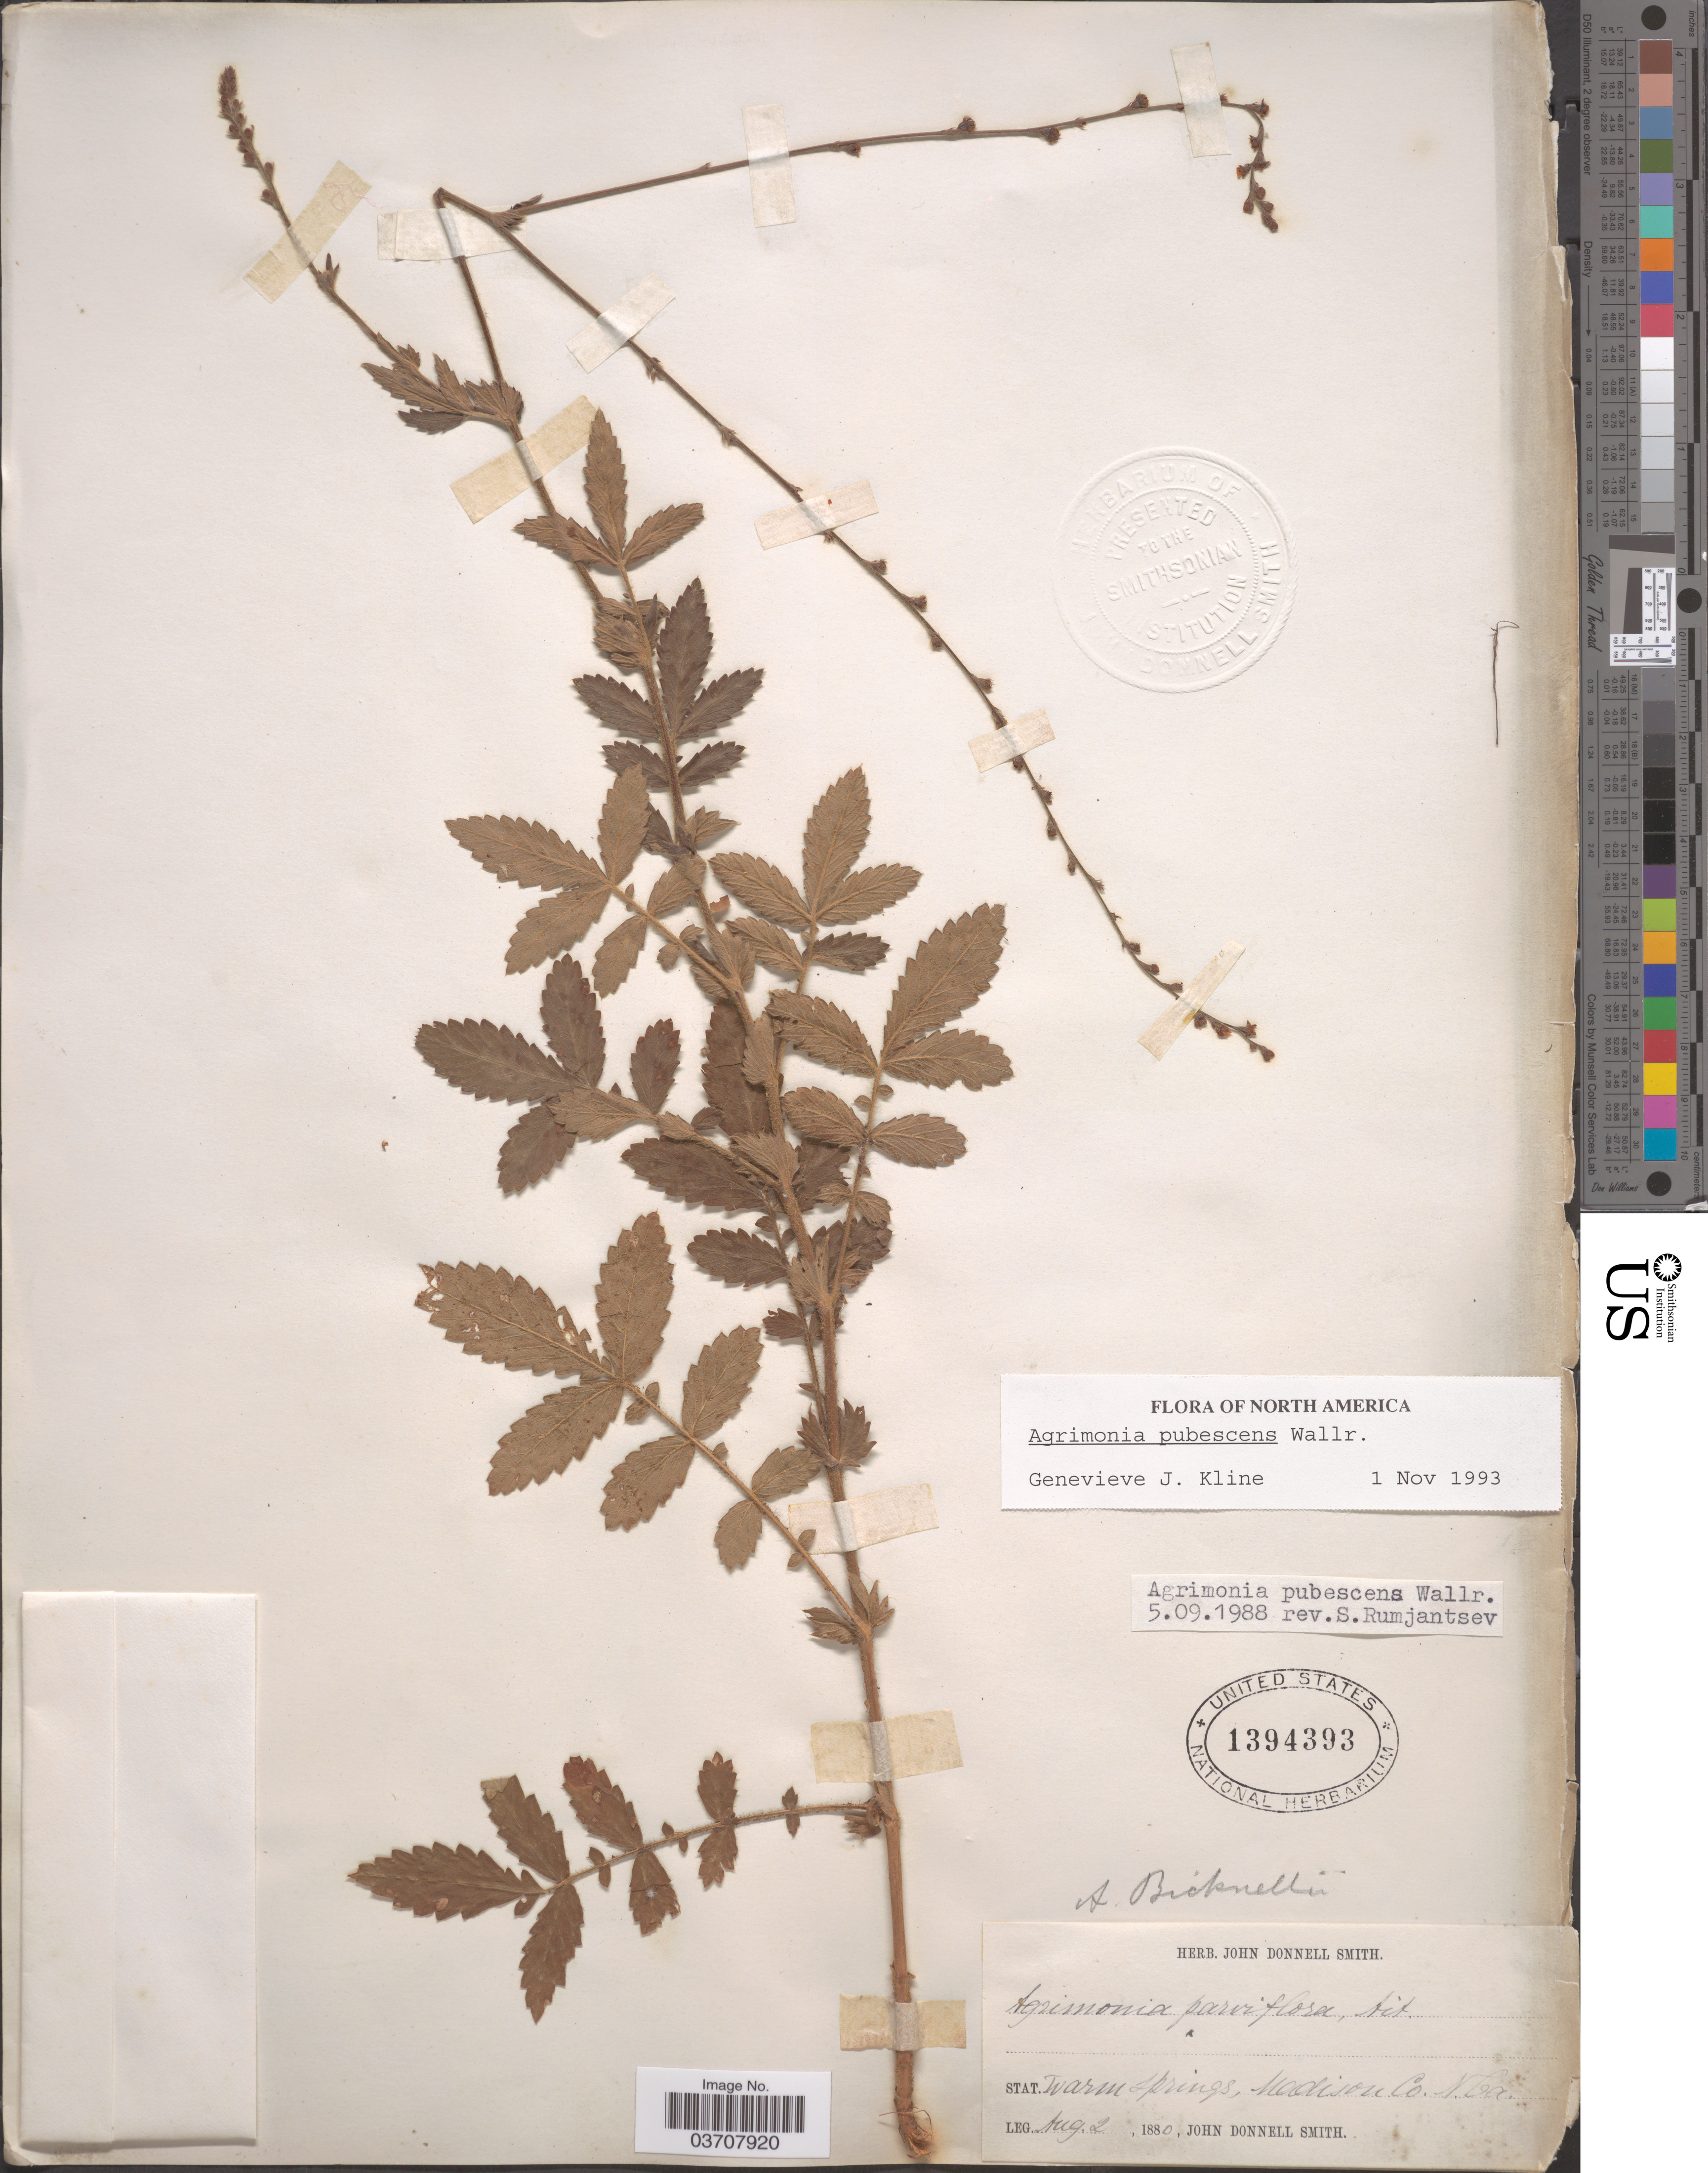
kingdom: Plantae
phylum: Tracheophyta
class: Magnoliopsida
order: Rosales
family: Rosaceae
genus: Agrimonia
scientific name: Agrimonia pubescens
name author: Wallr.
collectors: J. Donnell Smith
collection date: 1880-08-02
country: United States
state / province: North Carolina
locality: Stat. Warm Springs, Madison Co.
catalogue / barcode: US 1394393